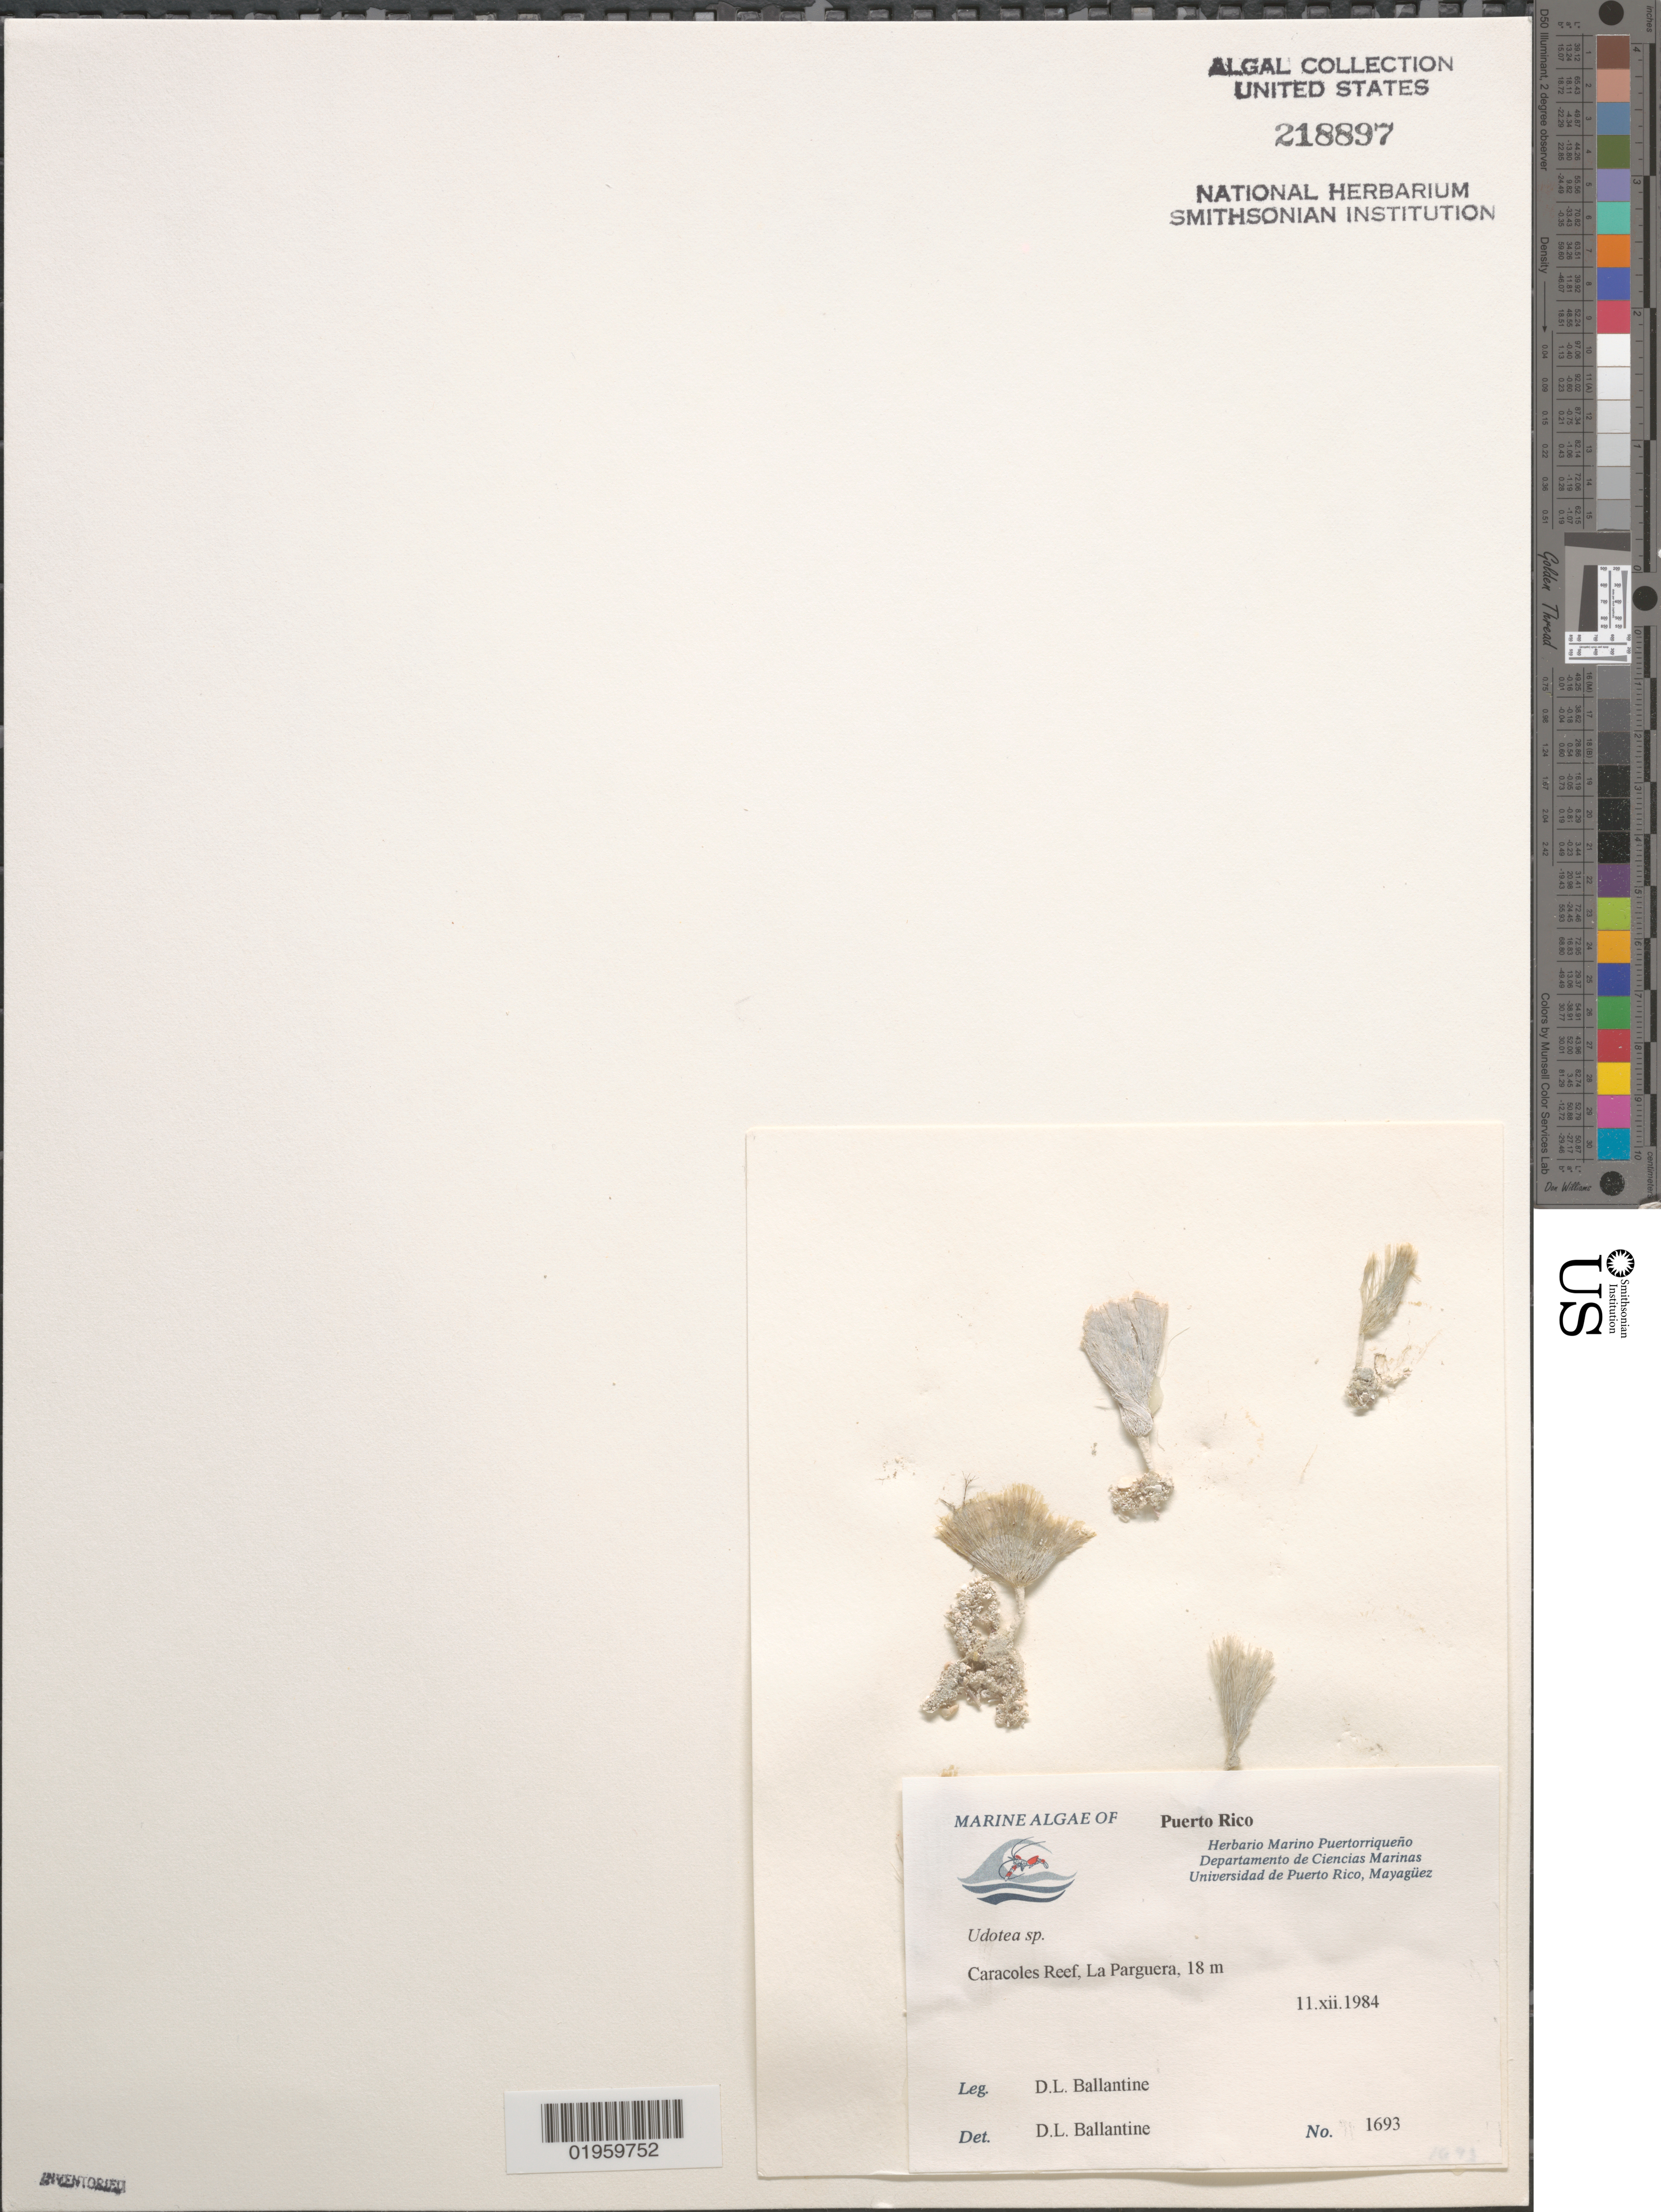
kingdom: Plantae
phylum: Chlorophyta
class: Ulvophyceae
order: Bryopsidales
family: Udoteaceae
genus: Udotea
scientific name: Udotea sp.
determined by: Ballantine, D. L.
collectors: D.L. Ballantine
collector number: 1693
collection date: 1984-12-11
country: Puerto Rico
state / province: Lajas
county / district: La Parguera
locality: Caracoles Reef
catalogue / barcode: US 218897